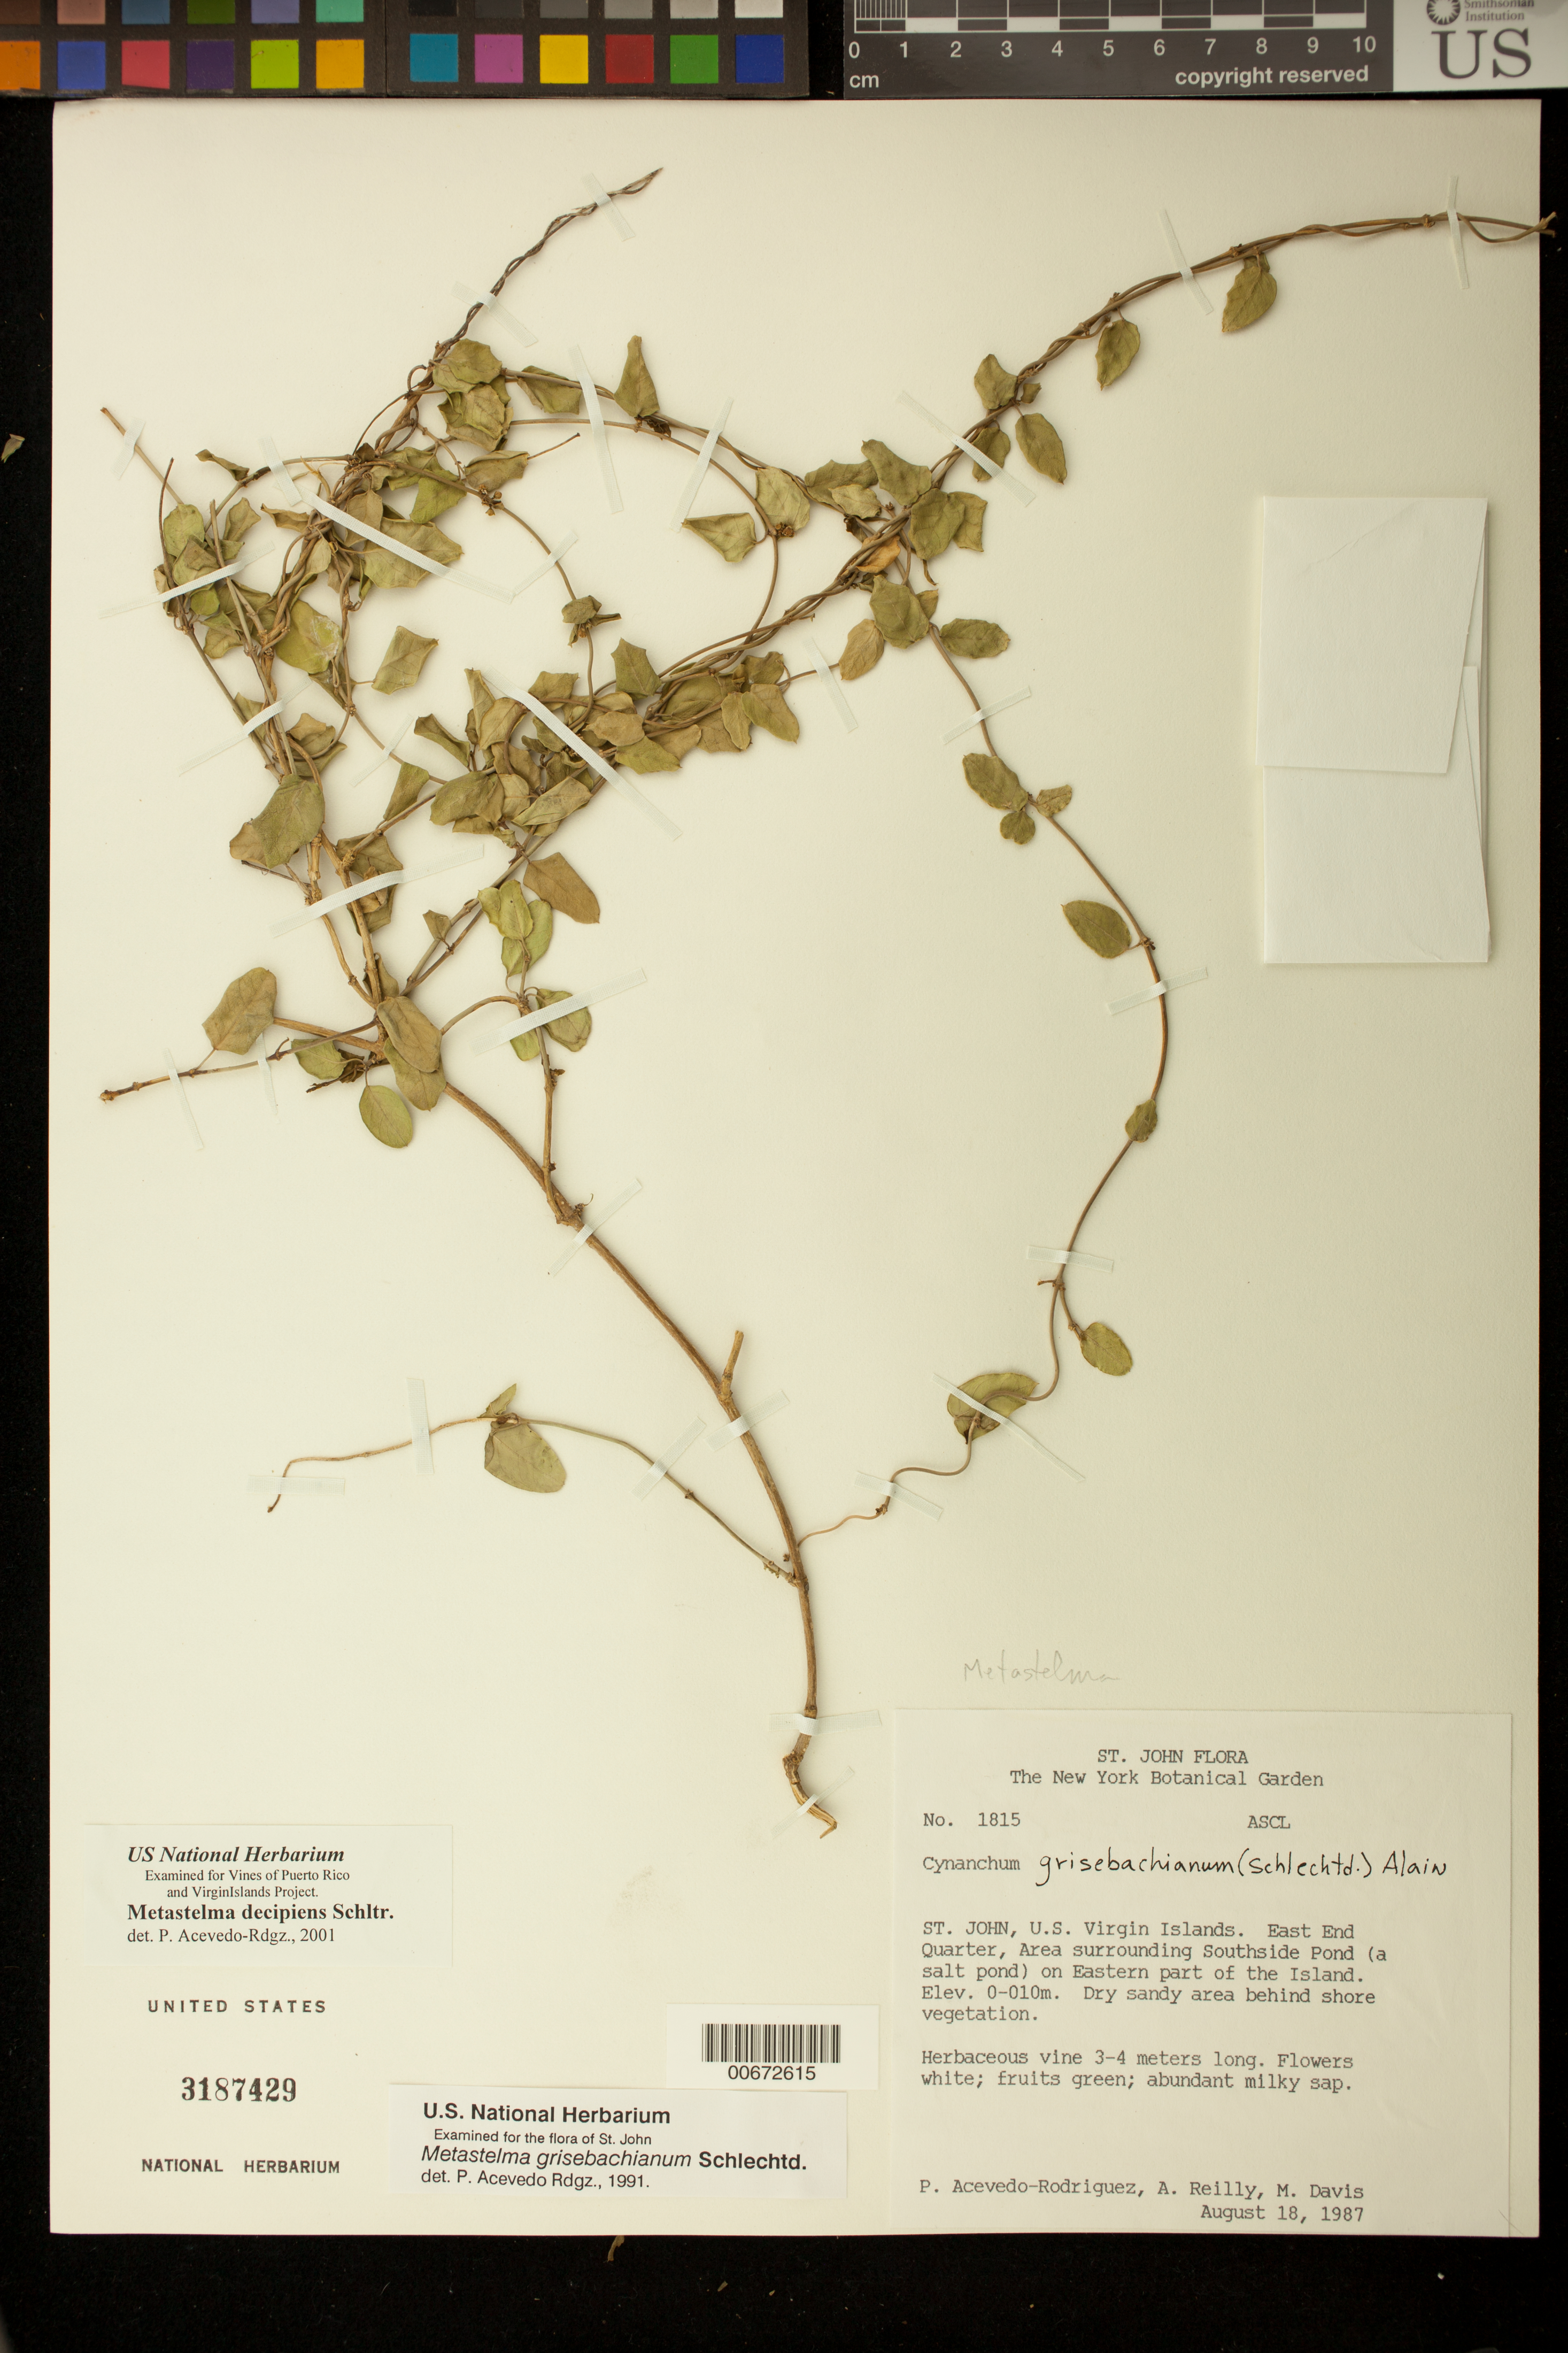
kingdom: Plantae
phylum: Tracheophyta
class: Magnoliopsida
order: Gentianales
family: Apocynaceae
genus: Metastelma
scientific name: Metastelma decipiens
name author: Schltr.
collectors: P. Acevedo-Rodr., A. Reilly & M. Davis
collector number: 1815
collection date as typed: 18 Aug 1987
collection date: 1987-08-18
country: U.S. Virgin Islands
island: St. John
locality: East End Quarter; Area surrounding Southside Pond (a salt pond) on Eastern part of the Island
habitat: Dry sandy area behind shore vegetation.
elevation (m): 0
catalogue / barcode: US 3187429